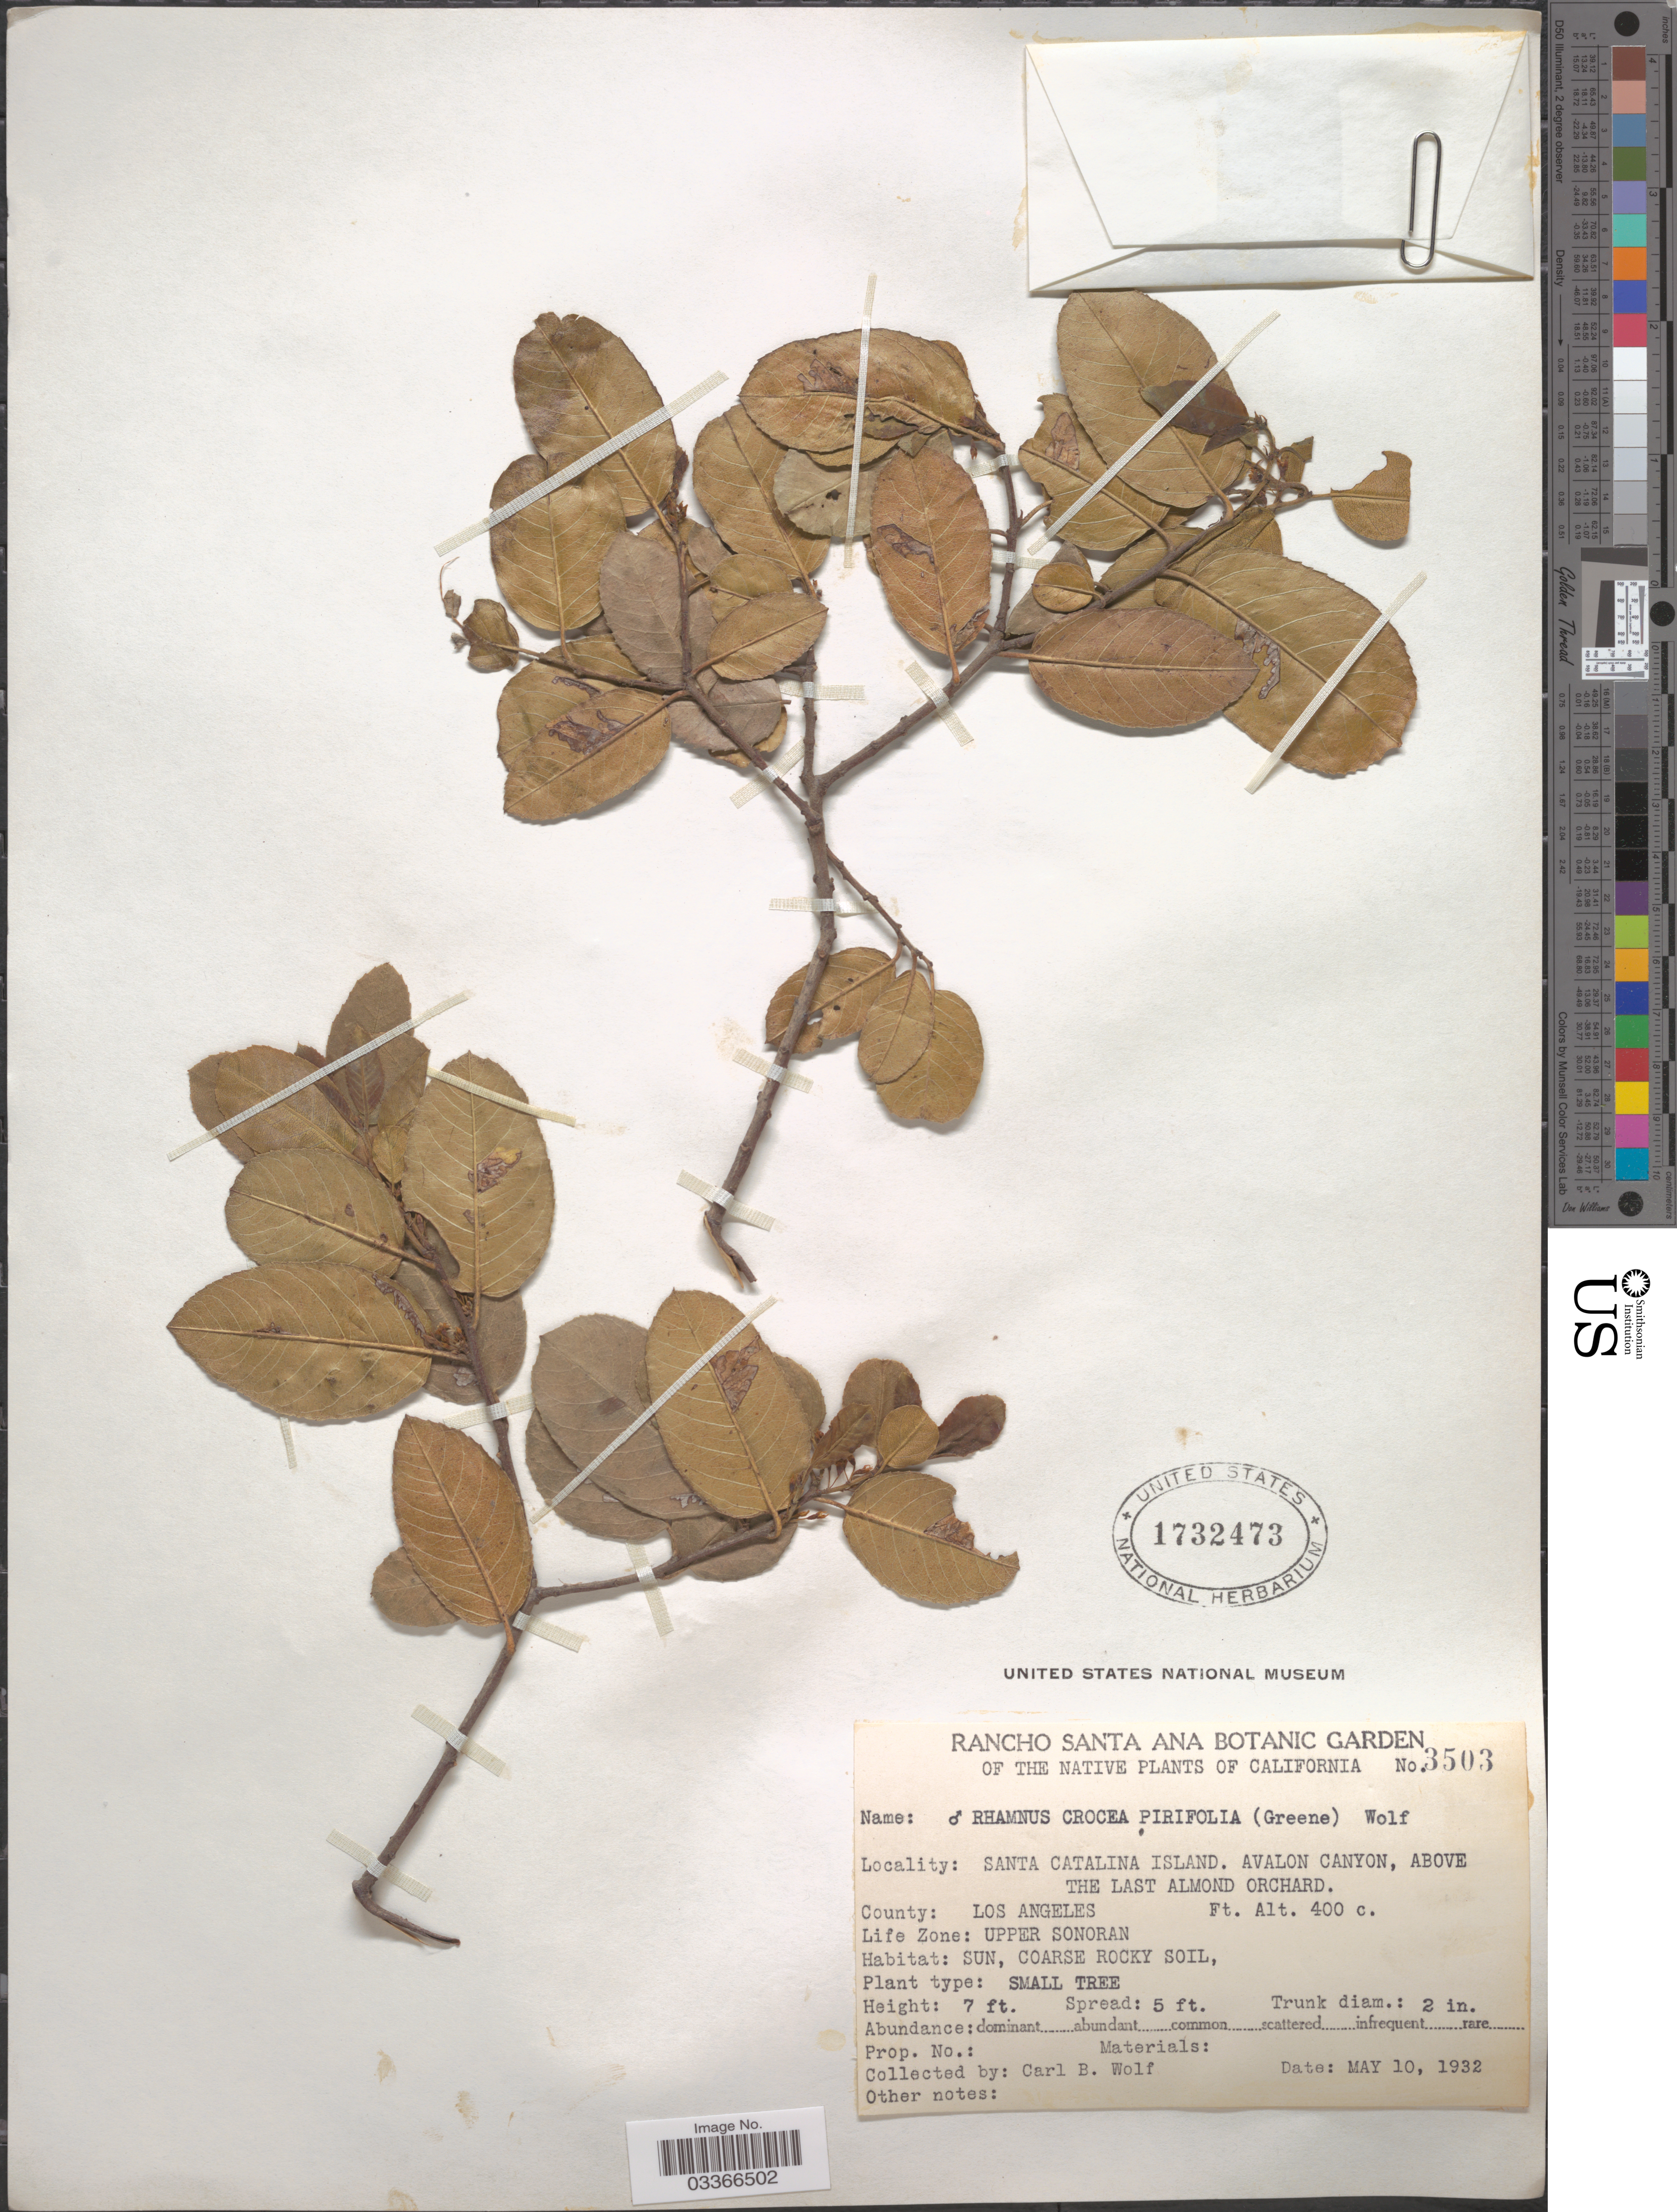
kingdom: Plantae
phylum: Tracheophyta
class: Magnoliopsida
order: Rosales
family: Rhamnaceae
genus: Rhamnus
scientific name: Rhamnus crocea var. pirifolia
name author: (Greene) Little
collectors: C. B. Wolf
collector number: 3503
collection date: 1932-05-10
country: United States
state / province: California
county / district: Los Angeles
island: Santa Catalina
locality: Santa Catalina Island. Avalon Canyon, above the Last Almond Orchard. County: Los Angeles. Life Zone: Upper Sonoran.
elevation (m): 122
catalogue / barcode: US 1732473